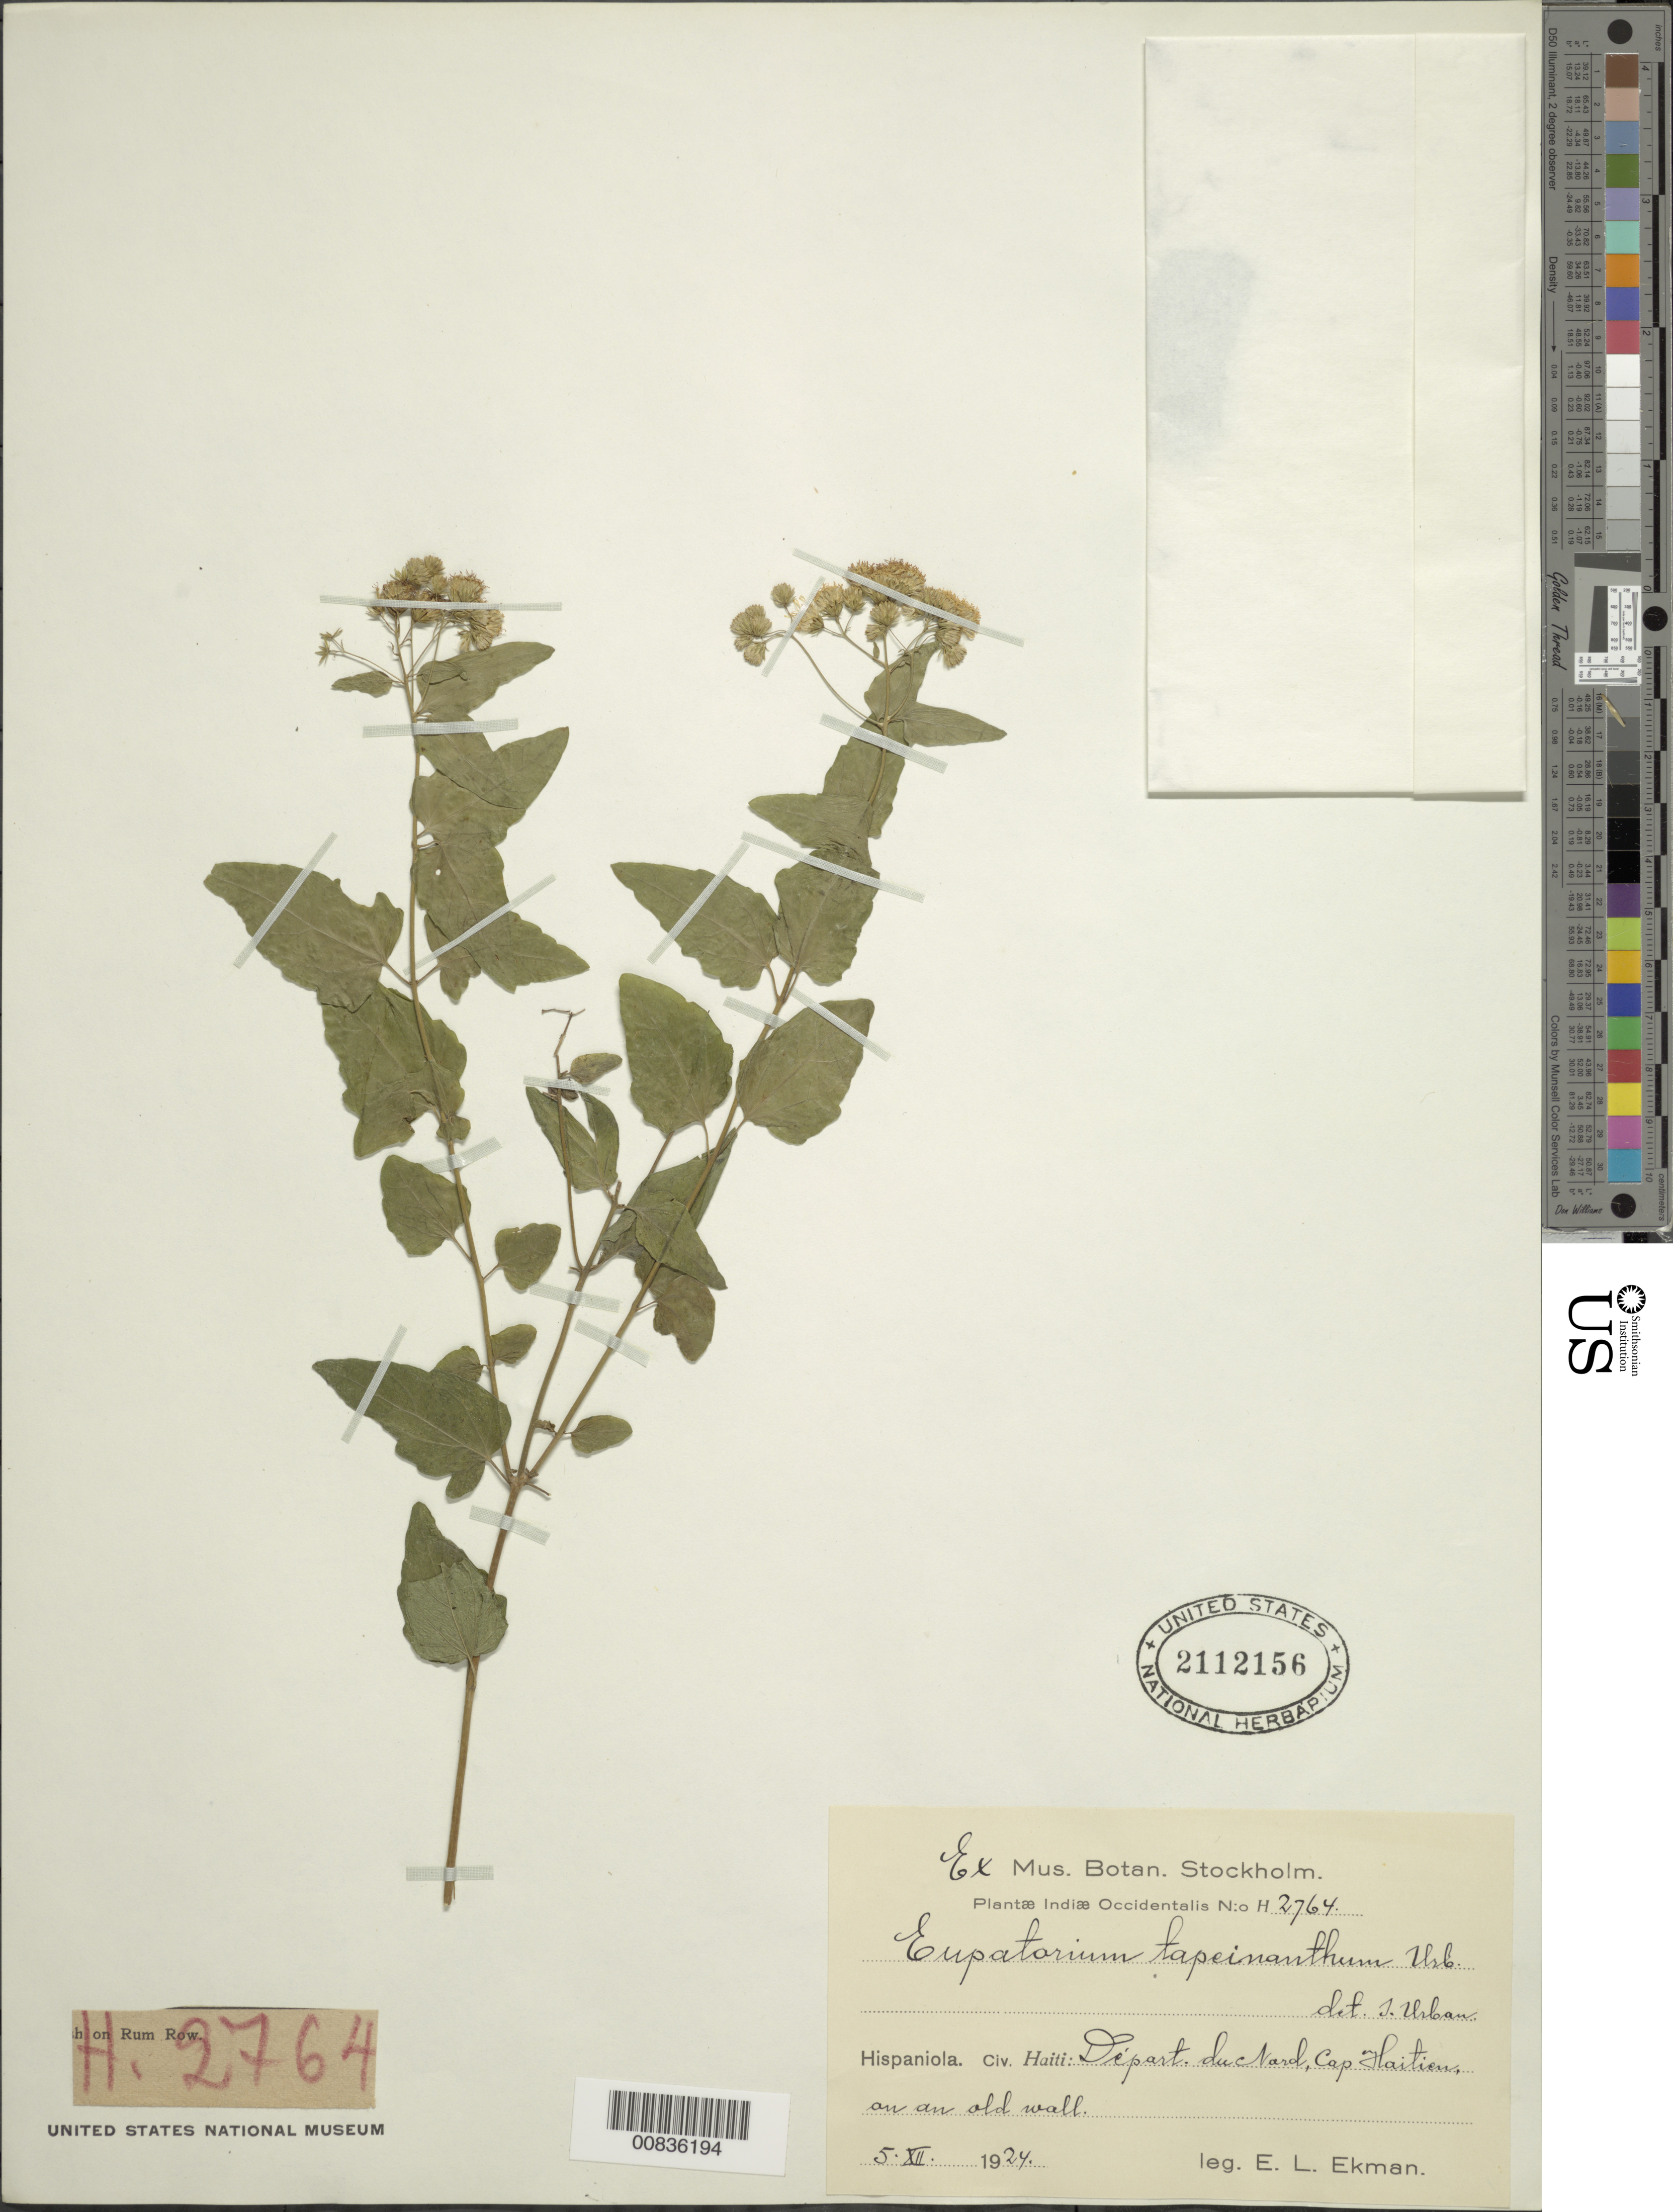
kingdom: Plantae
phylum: Tracheophyta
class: Magnoliopsida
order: Asterales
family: Asteraceae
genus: Koanophyllon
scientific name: Koanophyllon tapeinanthum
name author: (Urb.) R.M. King & H. Rob.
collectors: E. L. Ekman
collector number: H 2764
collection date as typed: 05 Dec 1924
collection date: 1924-12-05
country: Haiti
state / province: Nord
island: Hispaniola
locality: Cap-Haitien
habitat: On an old wall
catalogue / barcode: US 2112156